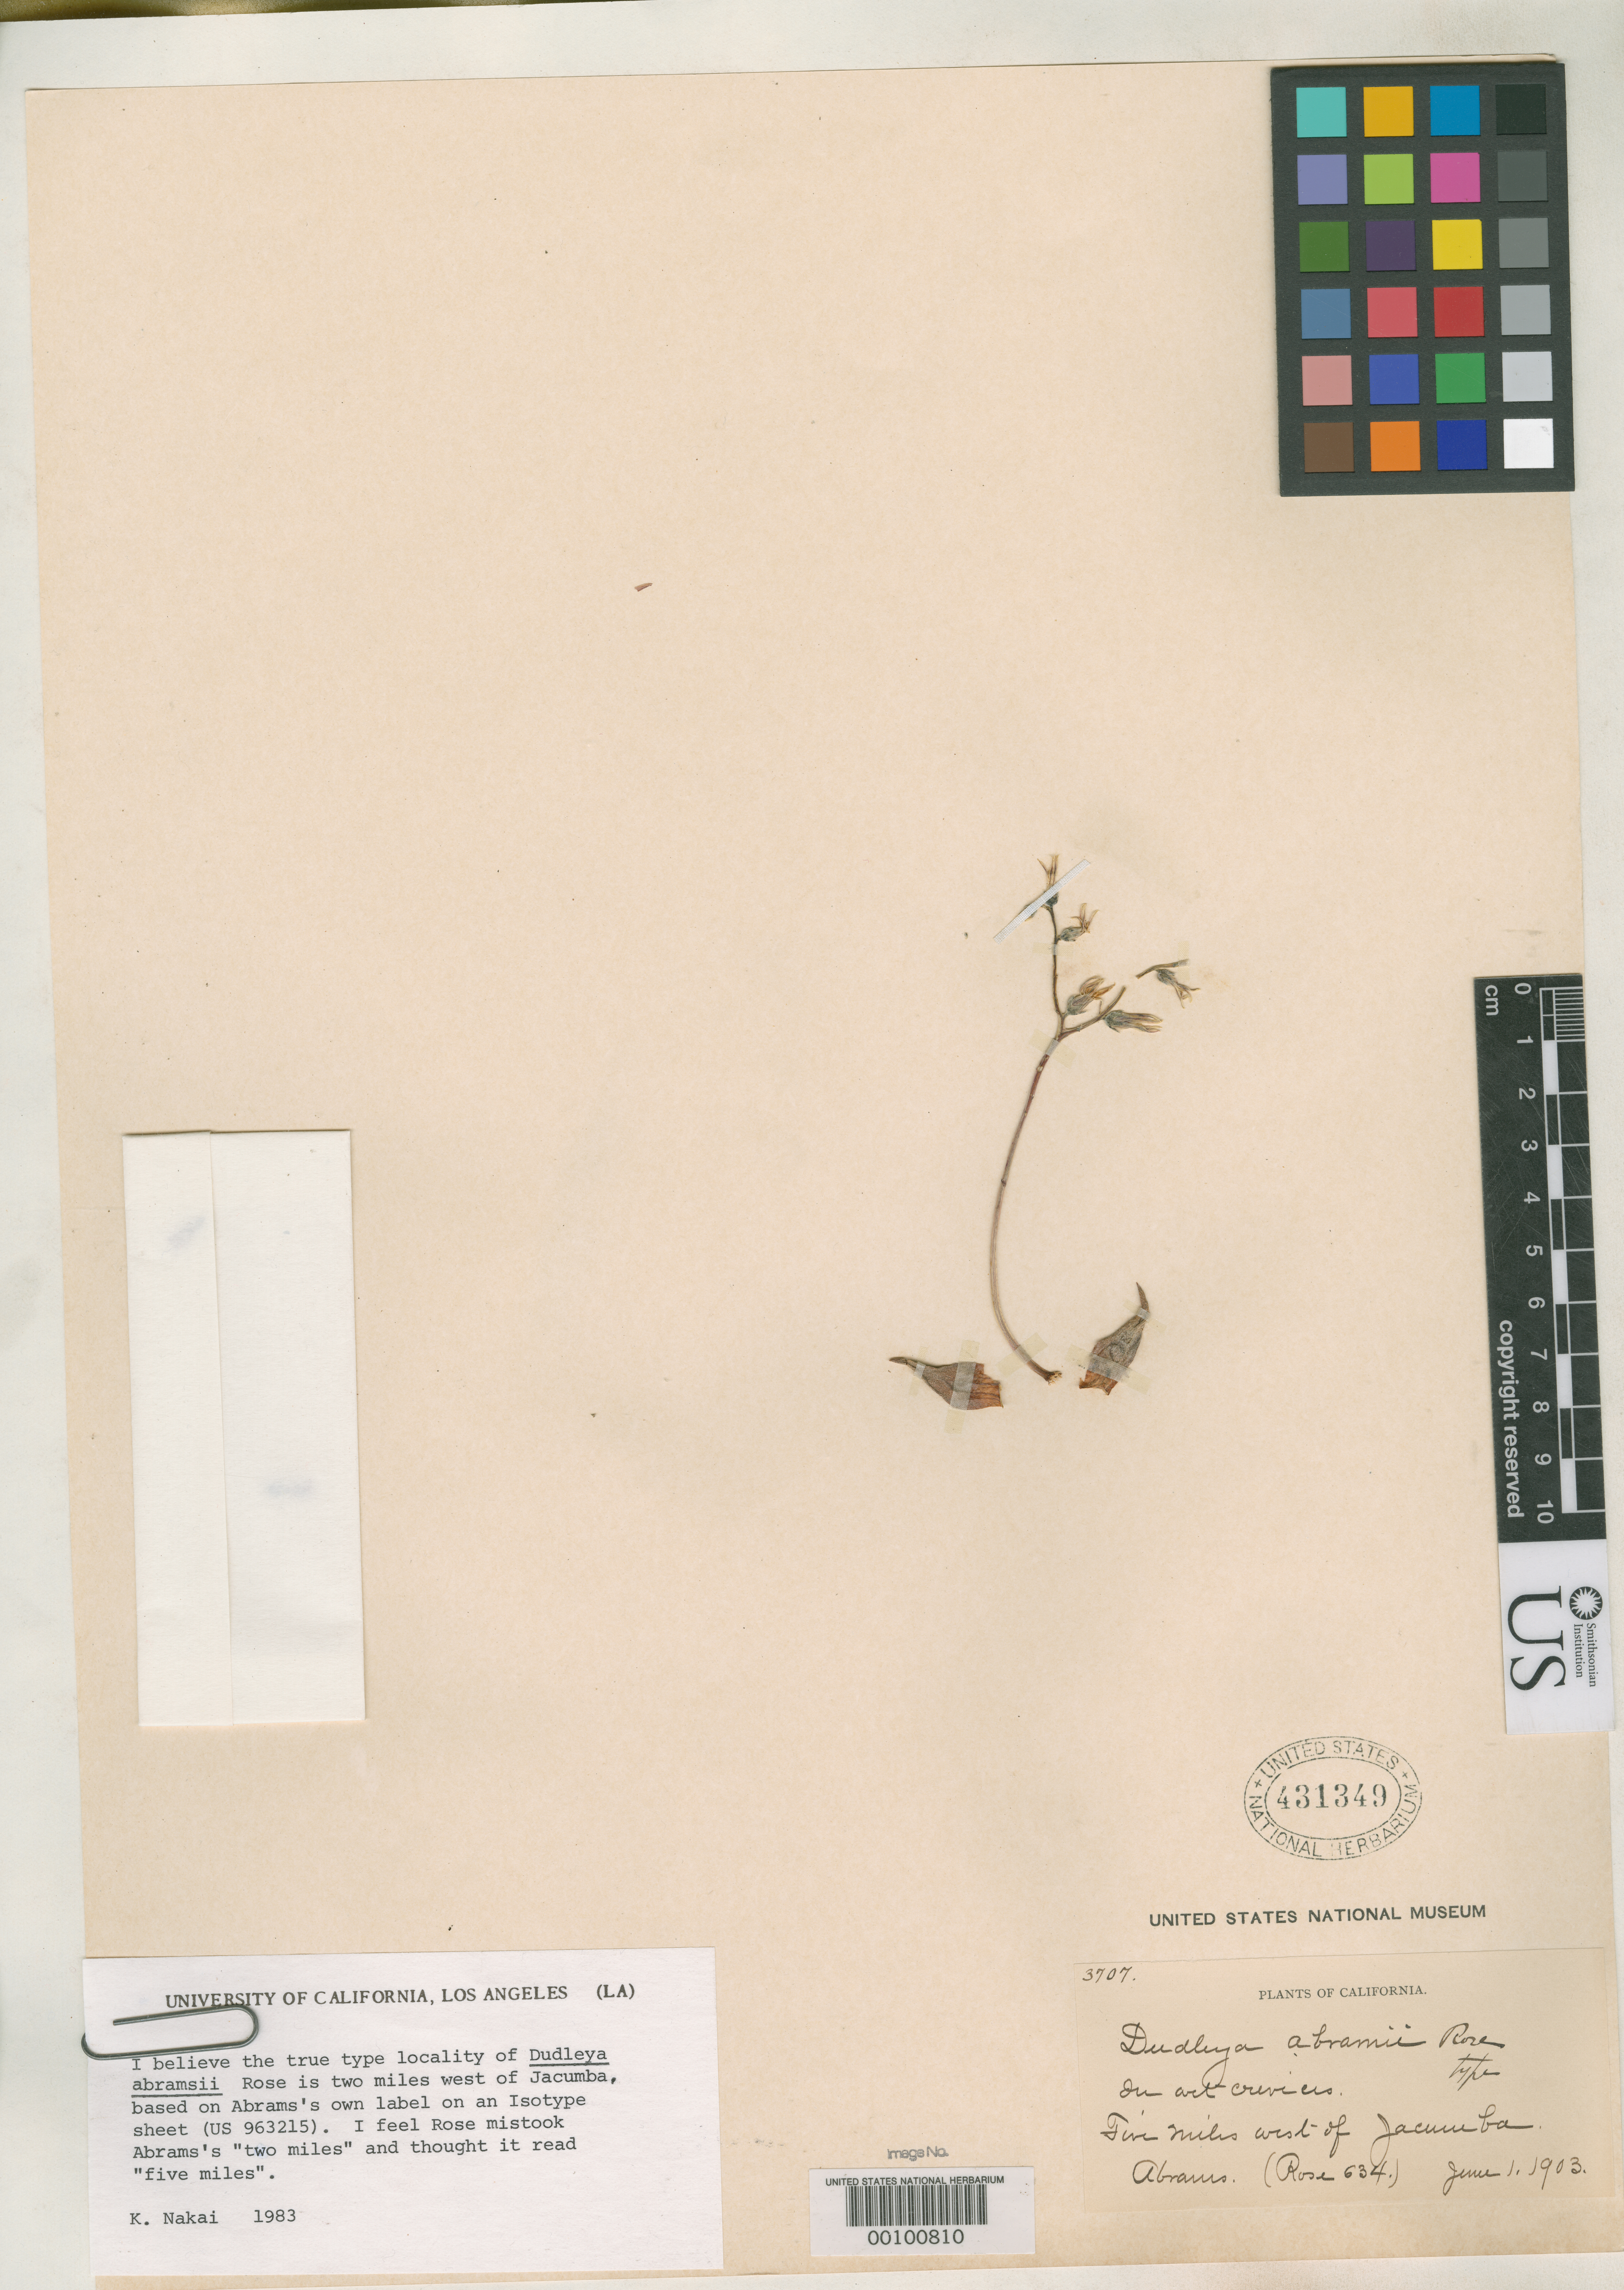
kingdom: Plantae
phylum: Tracheophyta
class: Magnoliopsida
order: Saxifragales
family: Crassulaceae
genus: Dudleya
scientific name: Dudleya abramsii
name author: Rose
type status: Holotype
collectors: L. Abrams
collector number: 3707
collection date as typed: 01 Jun 1903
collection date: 1903-06-01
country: United States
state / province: California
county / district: San Diego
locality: West of Jacumba, near San Diego.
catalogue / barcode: US 431349